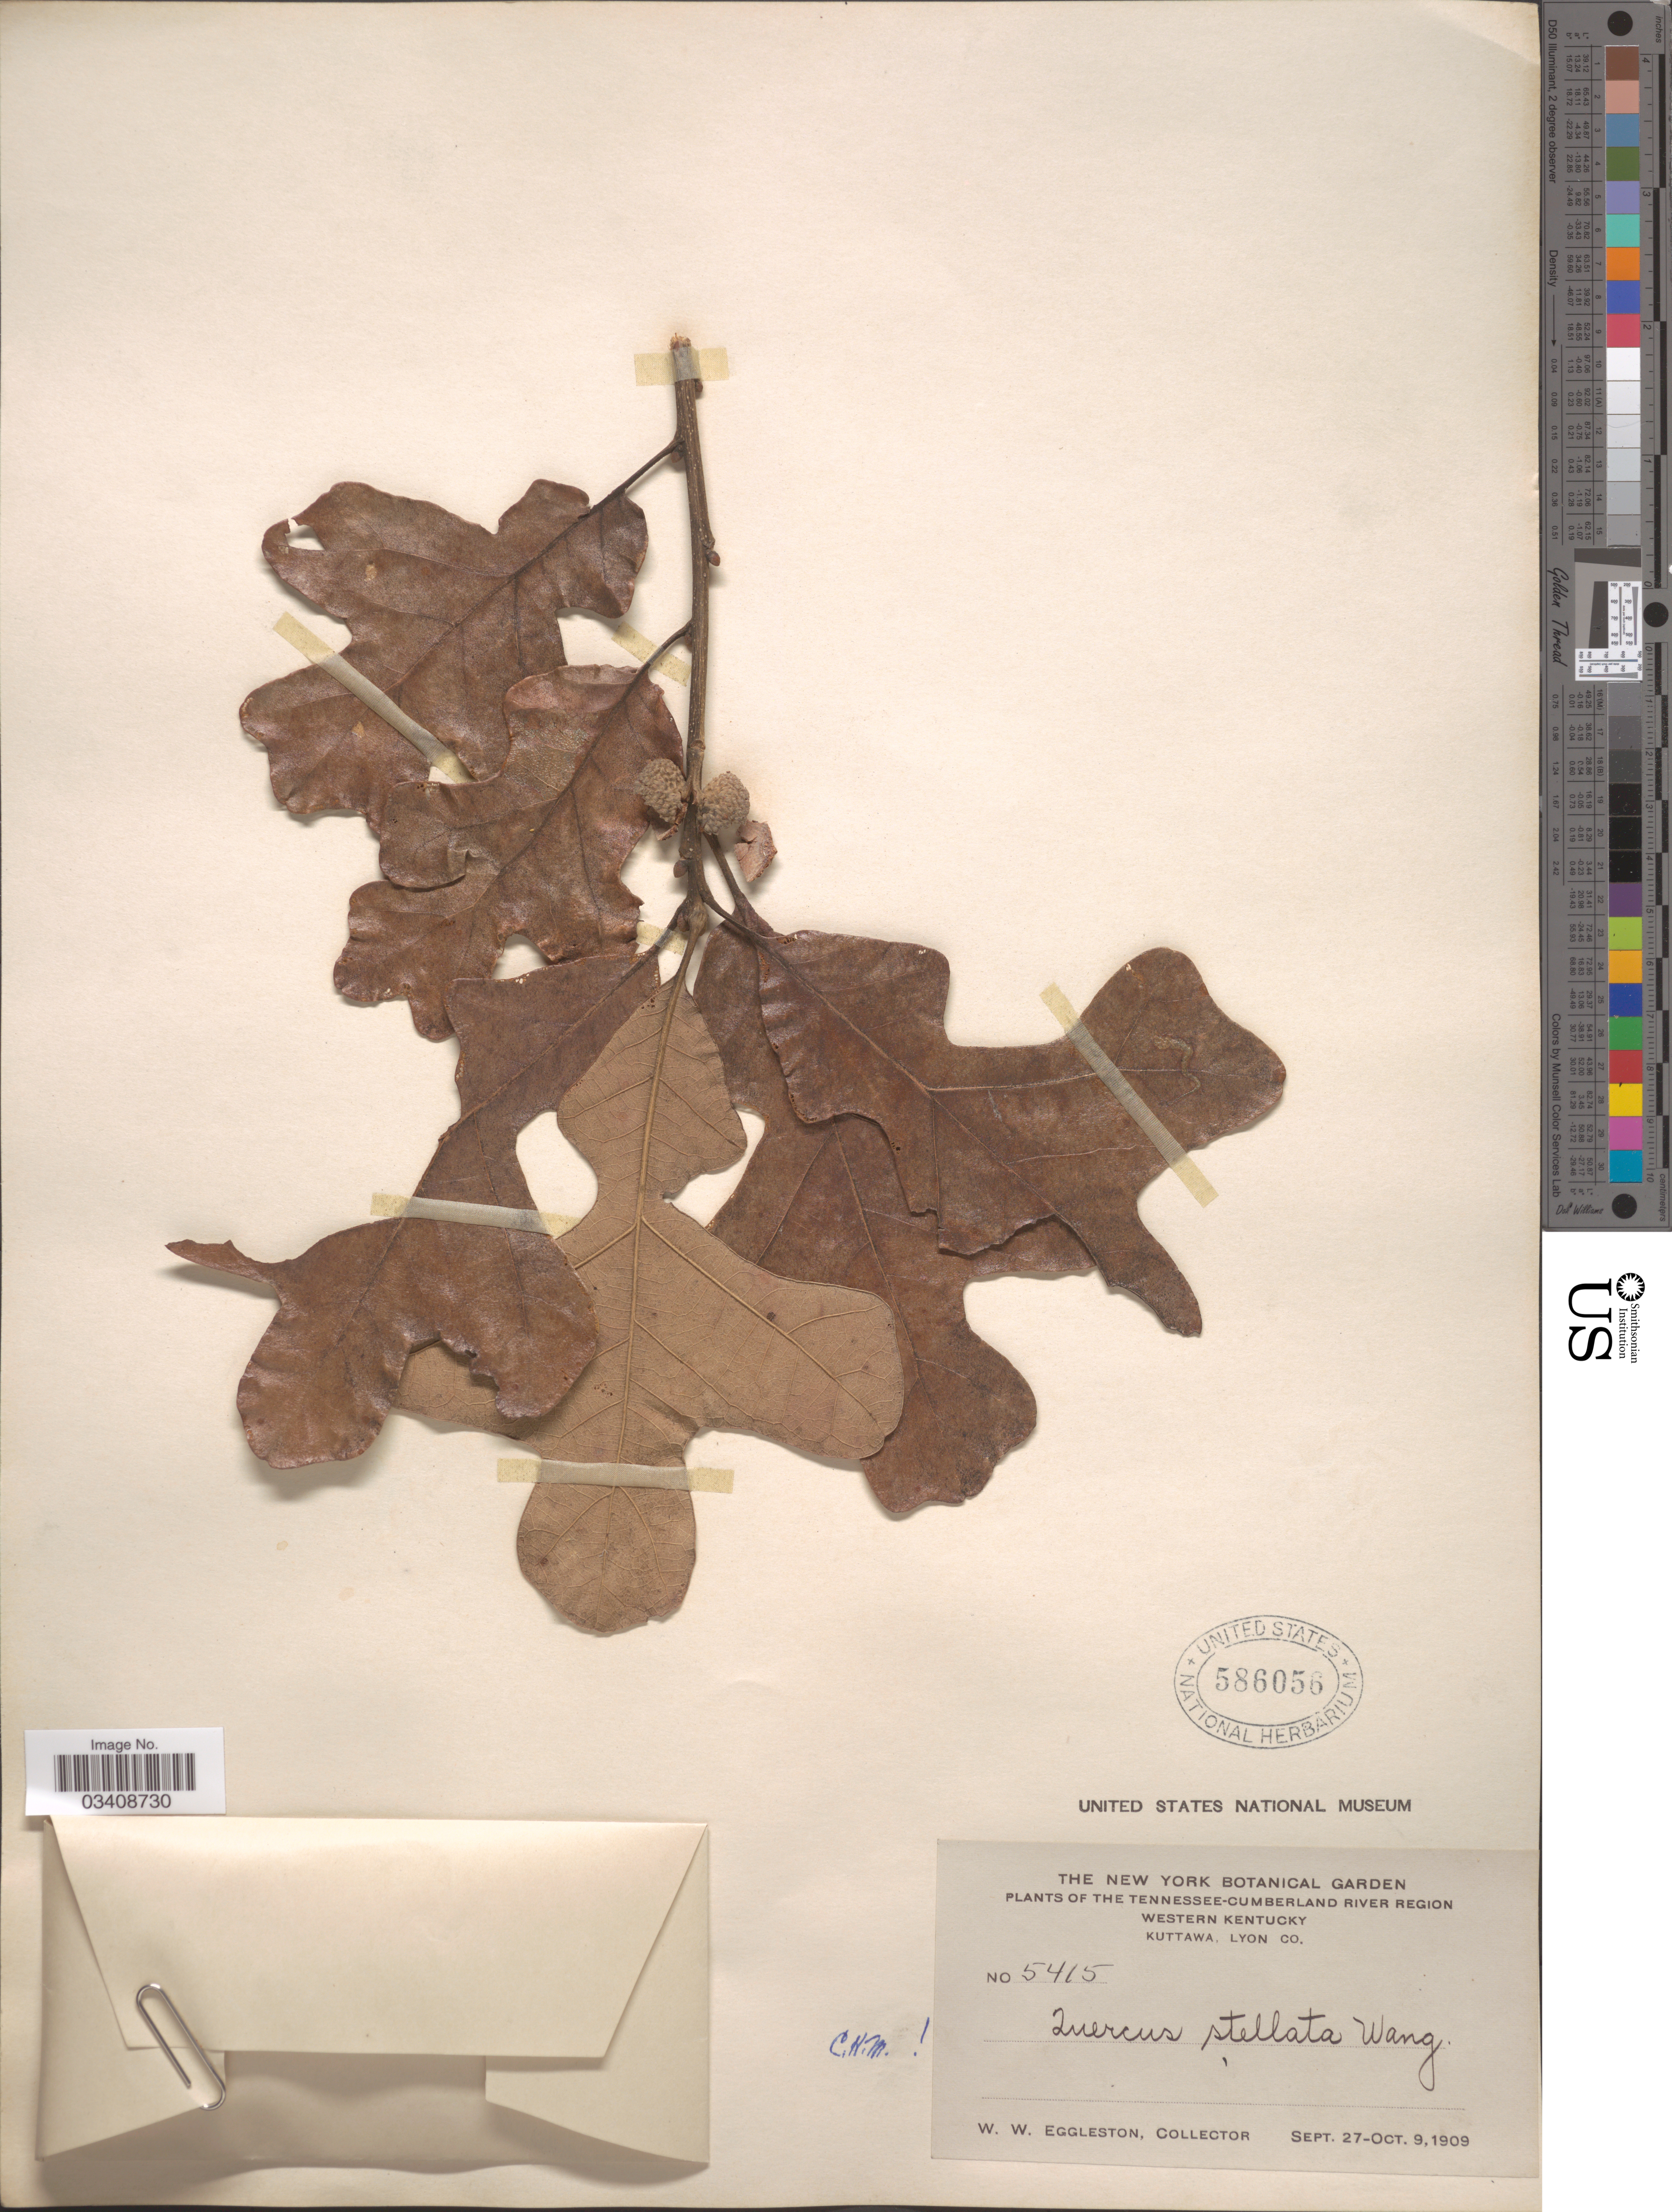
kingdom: Plantae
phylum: Tracheophyta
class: Magnoliopsida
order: Fagales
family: Fagaceae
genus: Quercus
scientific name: Quercus stellata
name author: Wangenh.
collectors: W. W. Eggleston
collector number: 5415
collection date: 1909-09-27/1909-10-09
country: United States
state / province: Kentucky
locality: The Tennessee-Cumberland River Region. Western Kentucky. Kuttawa, Lyon Co.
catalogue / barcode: US 586056